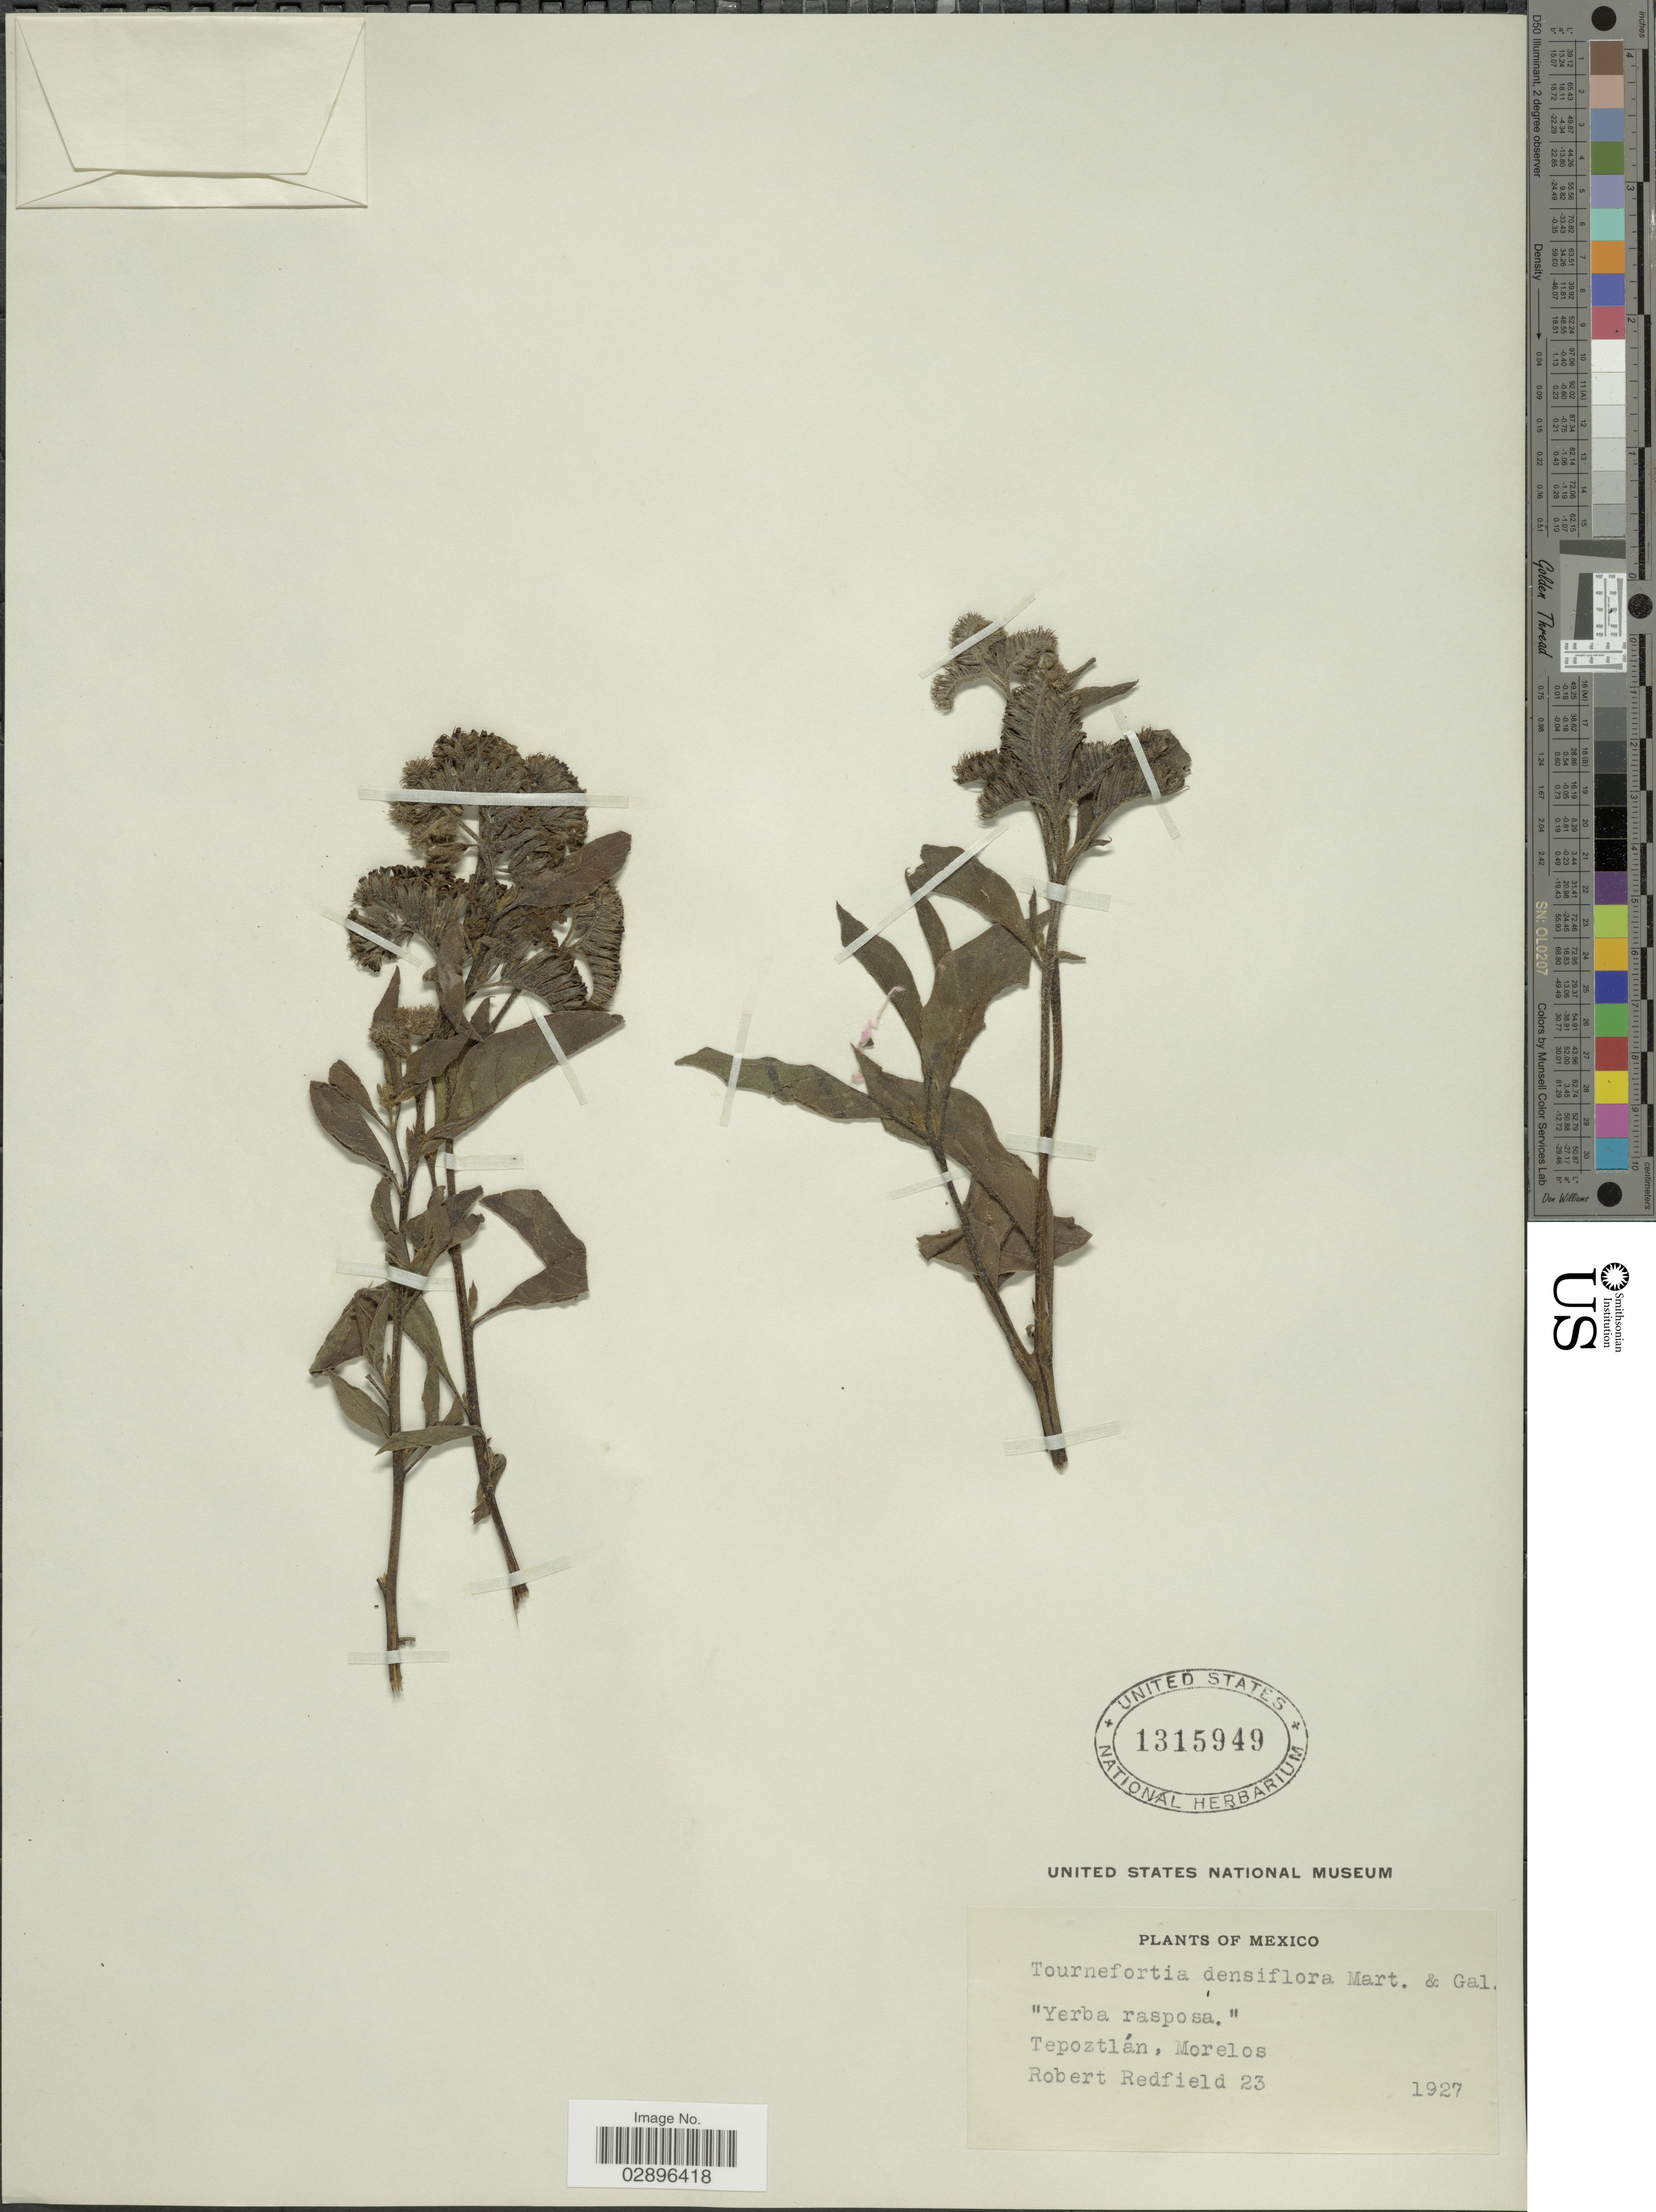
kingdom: Plantae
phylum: Tracheophyta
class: Magnoliopsida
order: Boraginales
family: Heliotropiaceae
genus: Tournefortia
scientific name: Tournefortia densiflora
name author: M. Martens & Galeotti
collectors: R. Redfield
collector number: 23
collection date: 1927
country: Mexico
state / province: Morelos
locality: Tepoztlán.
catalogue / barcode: US 1315949